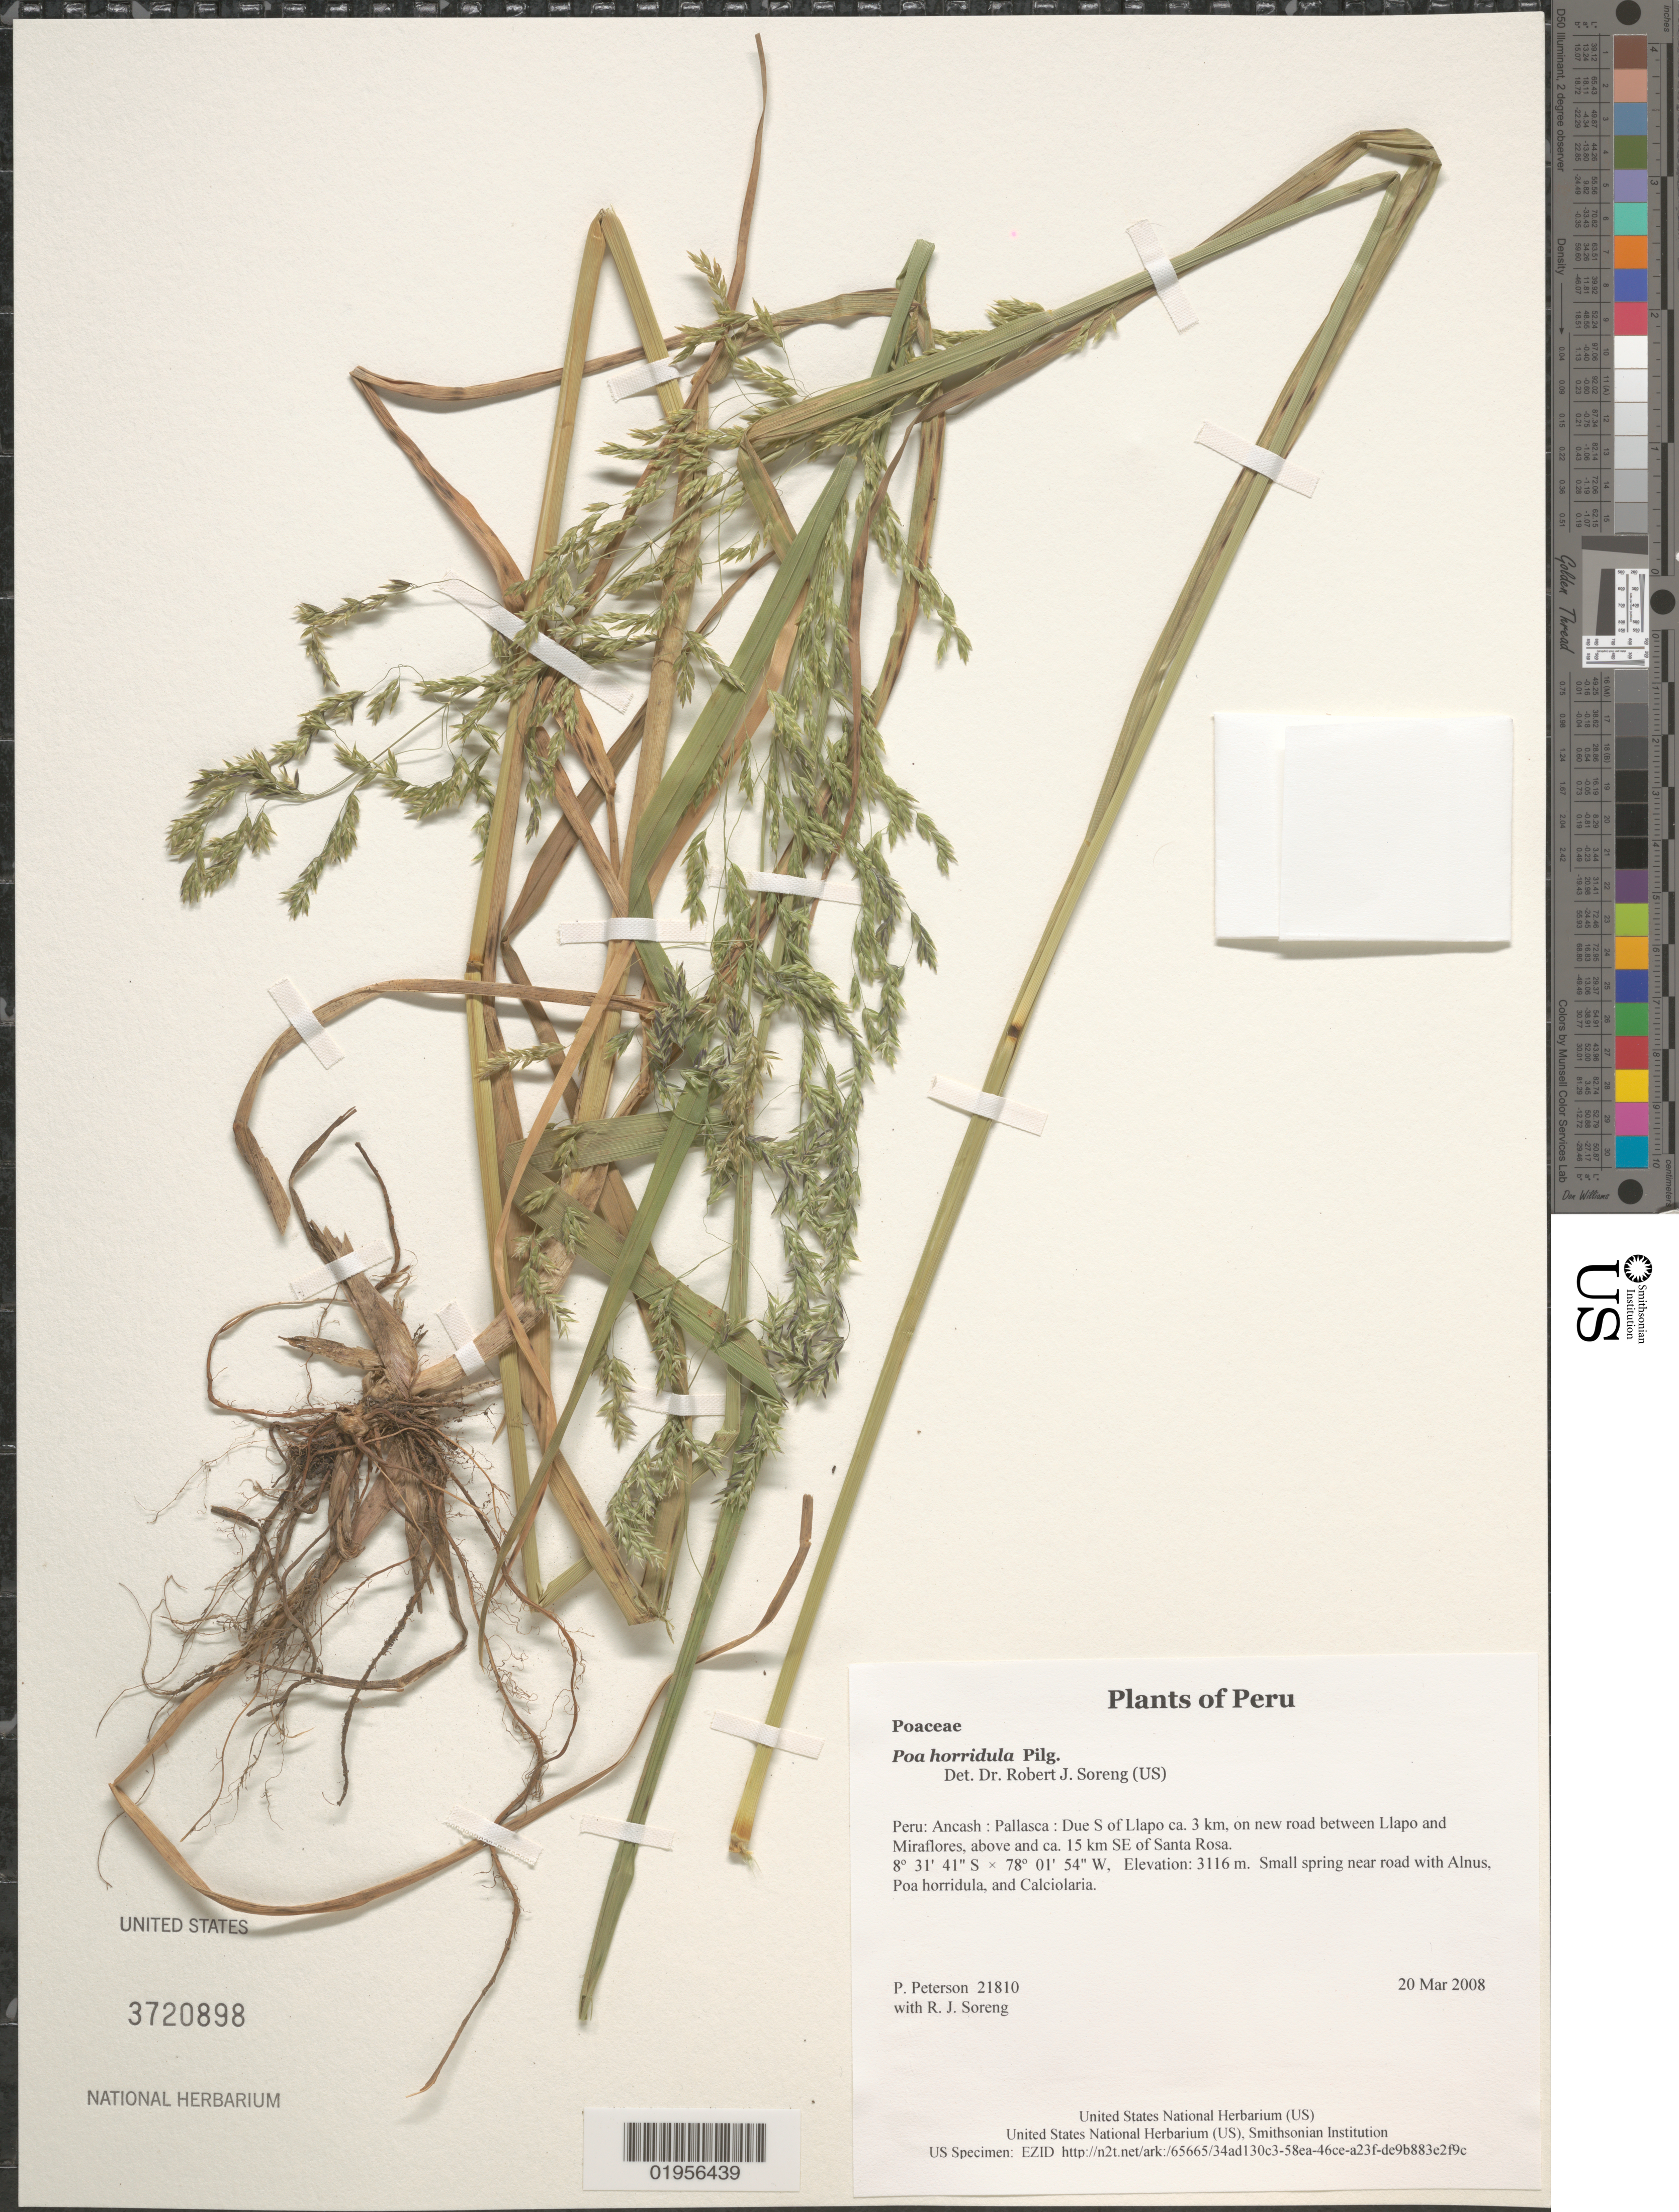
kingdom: Plantae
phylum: Tracheophyta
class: Liliopsida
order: Poales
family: Poaceae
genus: Poa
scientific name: Poa horridula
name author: Pilg.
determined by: Soreng, Robert J., Research Associate (BOT), Smithsonian Institution - National Museum of Natural History (UNITED STATES)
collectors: P. M. Peterson & R. J. Soreng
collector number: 21810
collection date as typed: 20 Mar 2008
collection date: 2008-03-20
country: Peru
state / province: Ancash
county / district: Pallasca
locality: Due S of Llapo ca. 3 km, on new road between Llapo and Miraflores, above and ca. 15 km SE of Santa Rosa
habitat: Small spring near road with Alnus, Poa horridula, and Calciolaria.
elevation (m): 3116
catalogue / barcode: US 3720898